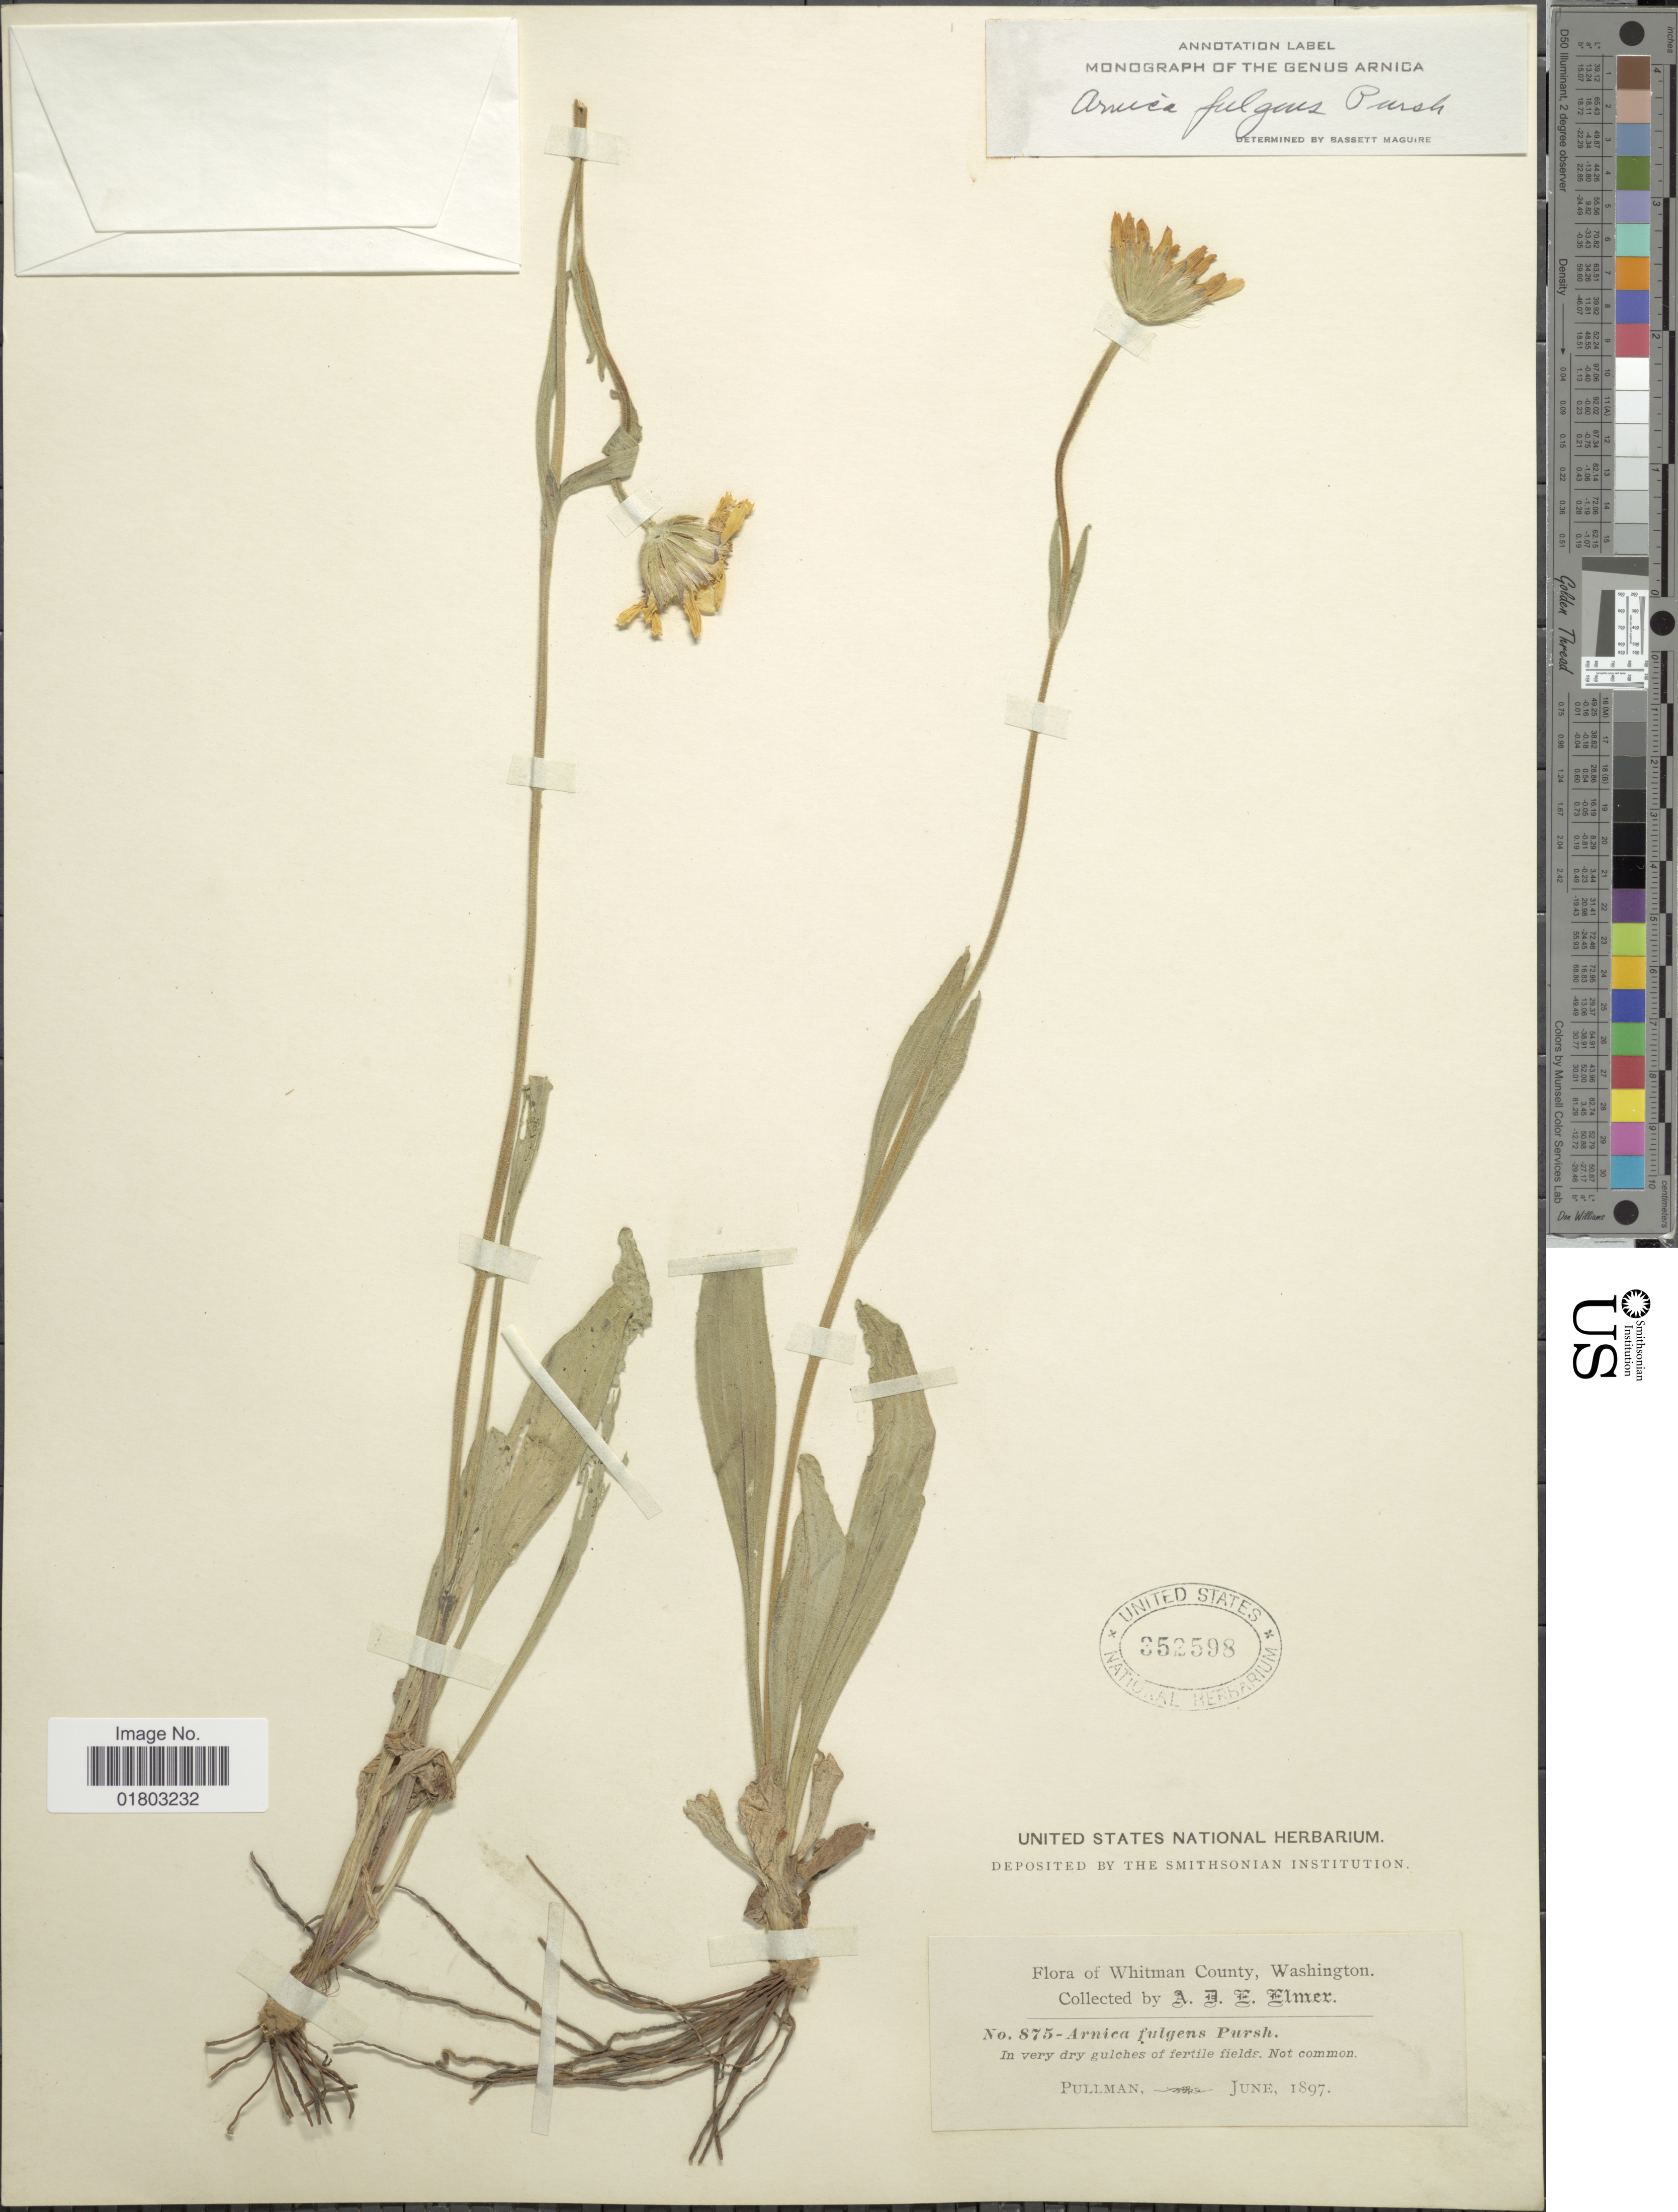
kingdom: Plantae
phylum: Tracheophyta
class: Magnoliopsida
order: Asterales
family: Asteraceae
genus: Arnica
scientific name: Arnica fulgens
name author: Pursh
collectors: A. D. E. Elmer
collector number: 875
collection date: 1897-06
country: United States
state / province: Washington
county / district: Whitman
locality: Whitman County, In very dry gulches of fertile fields. Not common, Pullman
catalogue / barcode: US 352598